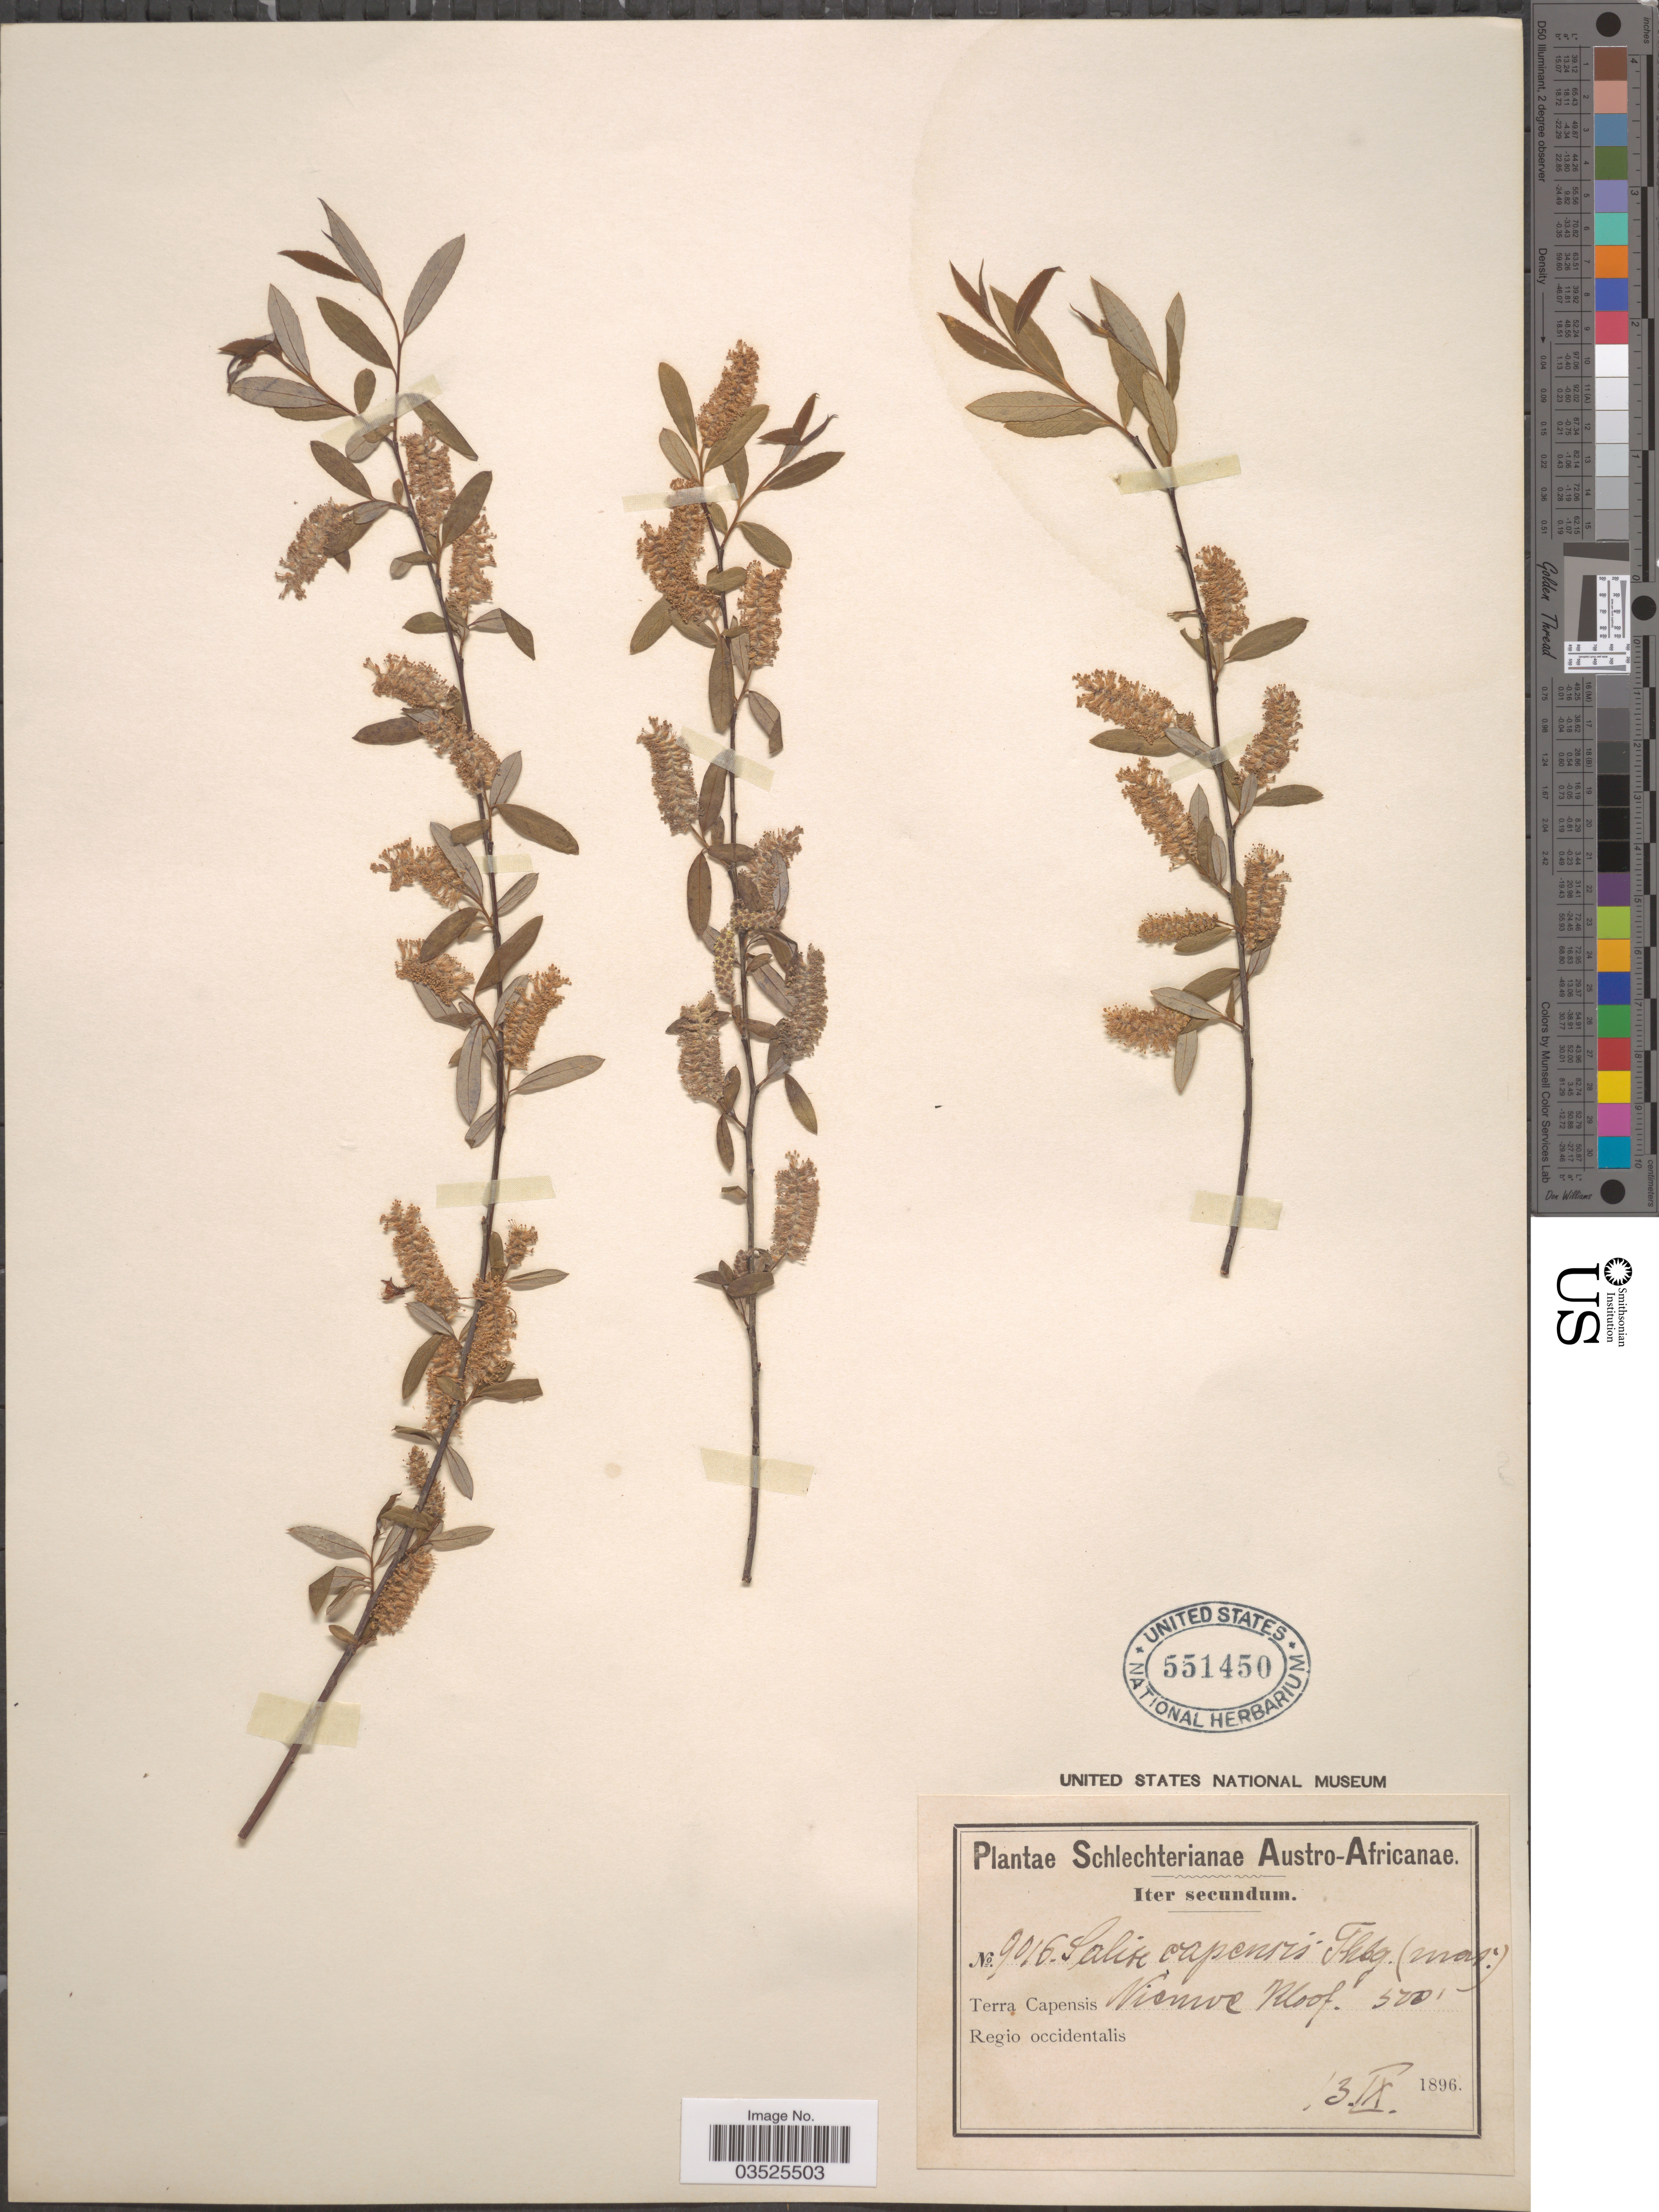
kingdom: Plantae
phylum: Tracheophyta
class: Magnoliopsida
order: Malpighiales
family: Salicaceae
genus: Salix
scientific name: Salix capensis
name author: Thunb.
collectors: Schlechter, --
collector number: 9016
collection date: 1896-09-13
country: South Africa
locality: Austro-Africanae. Terra Capensis Nieuwe Kloof. Regio occidentalis.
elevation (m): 152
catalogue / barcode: US 551450